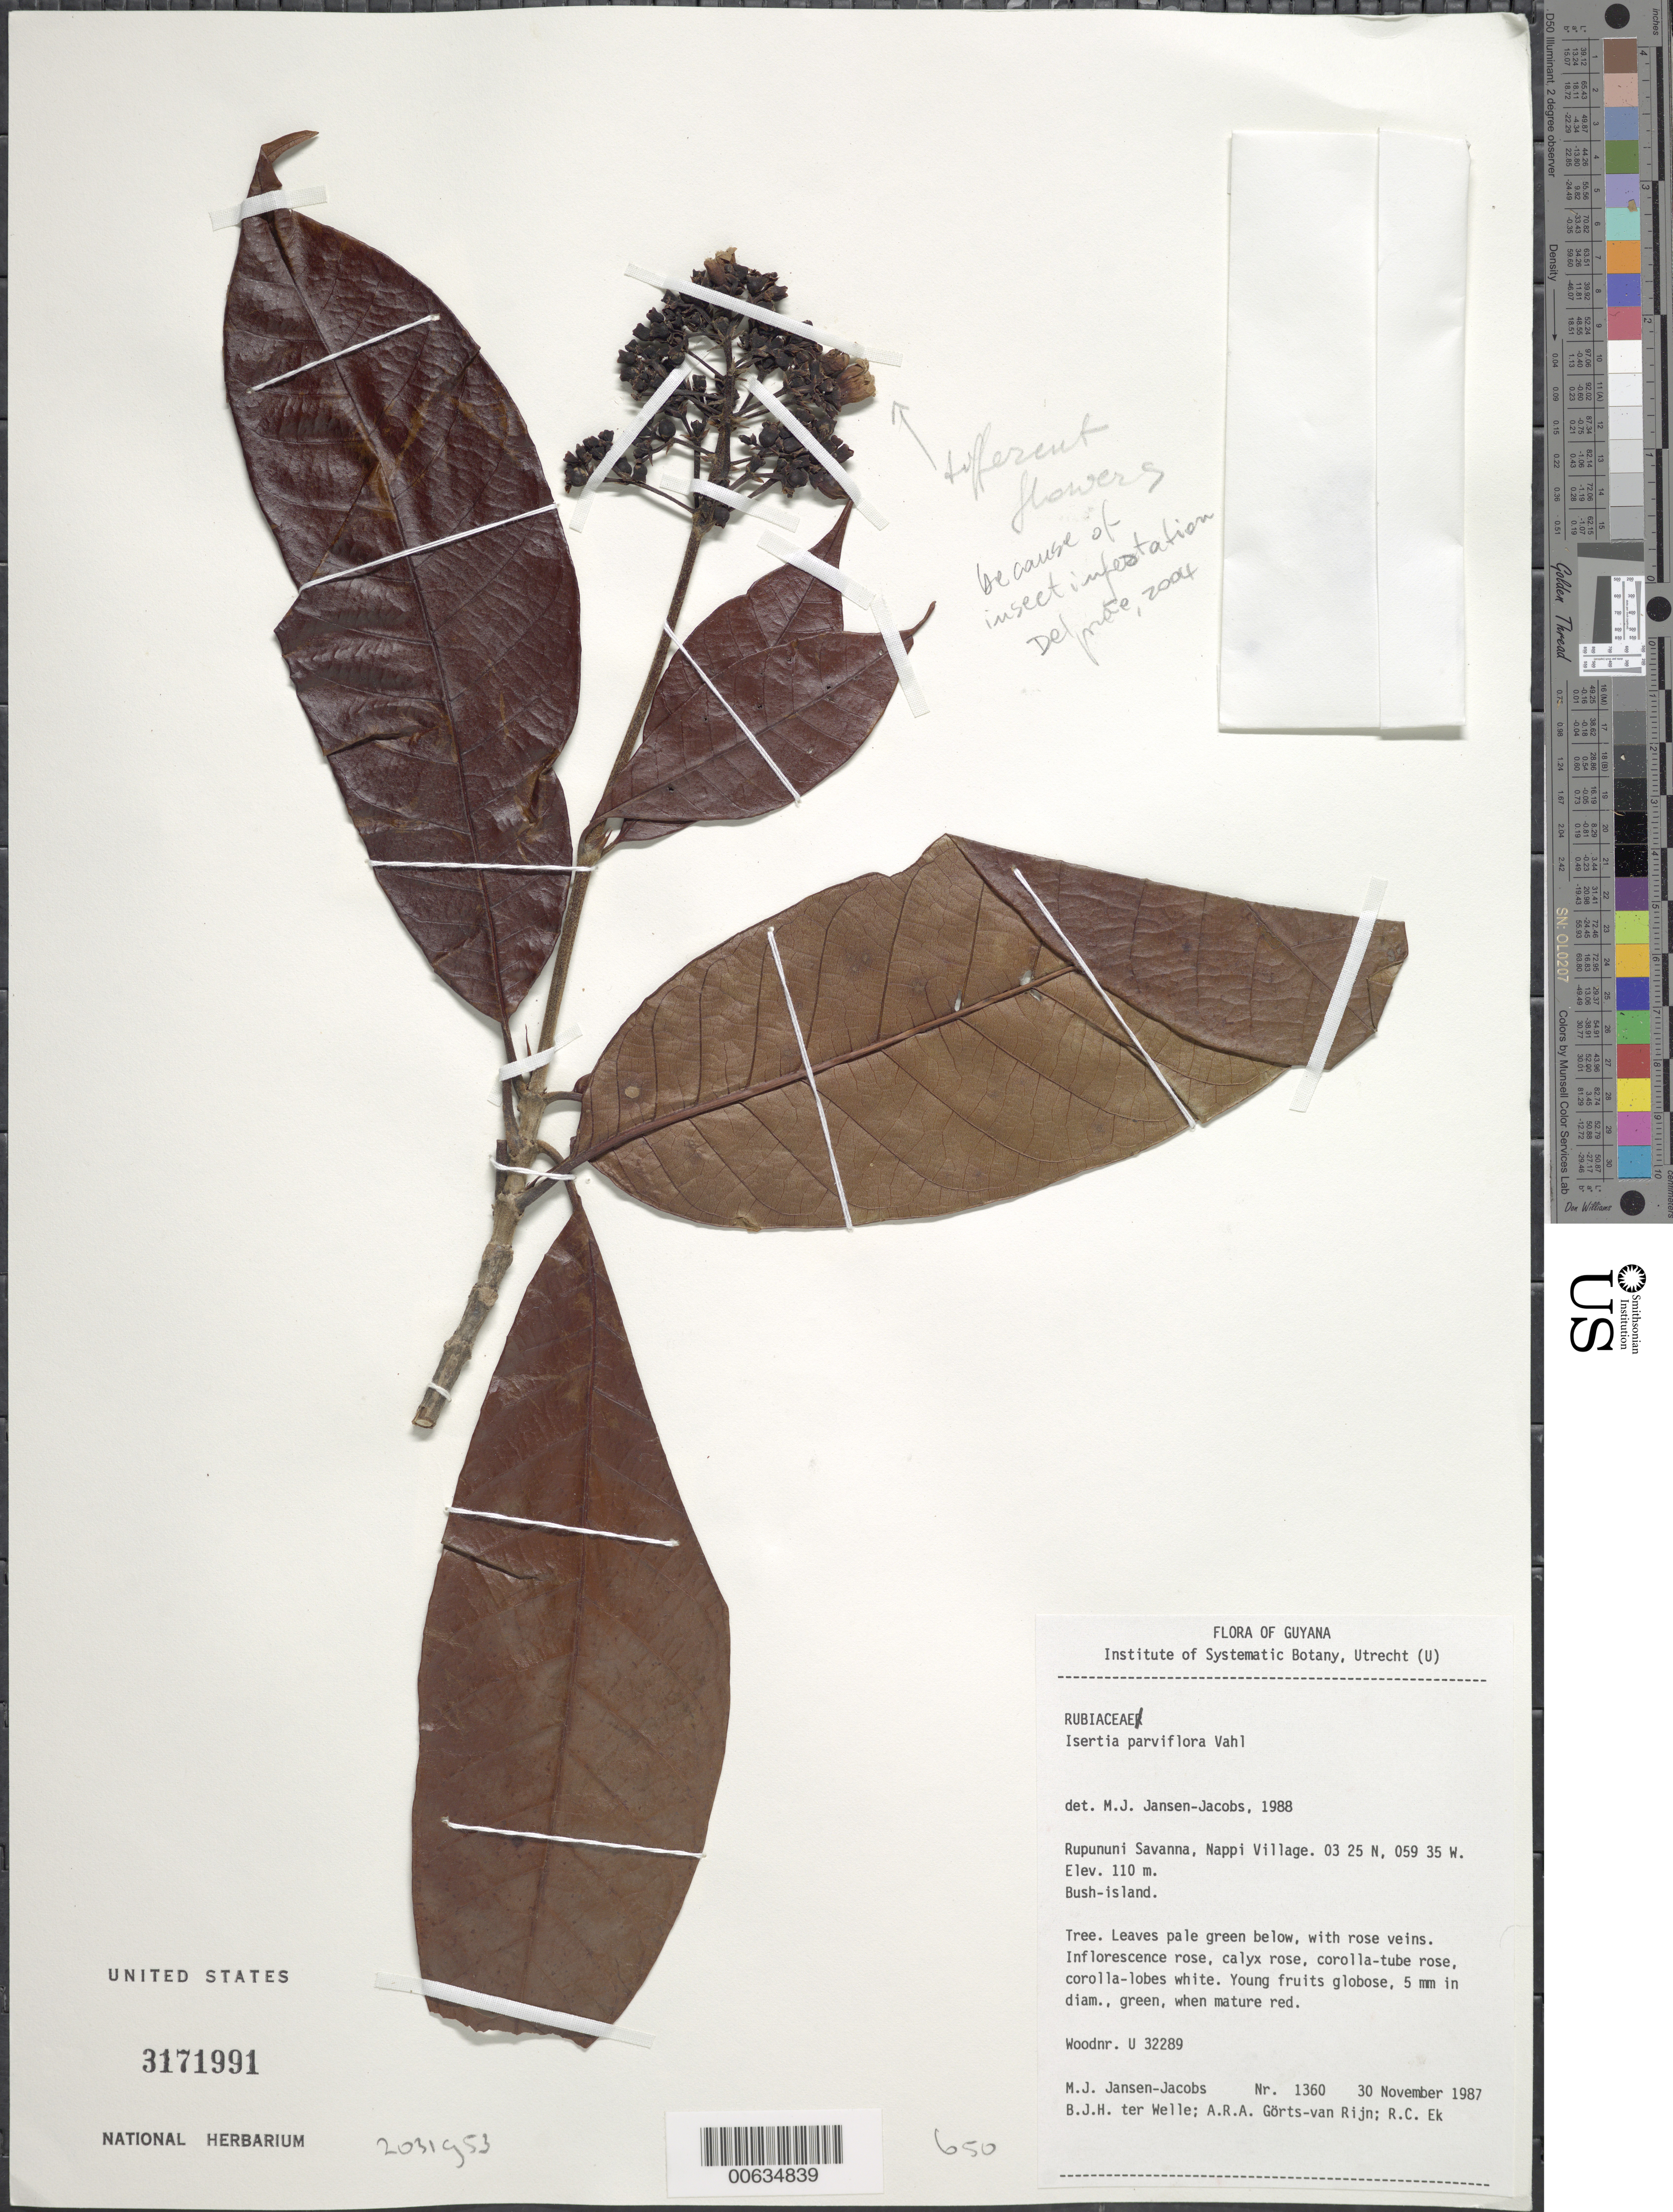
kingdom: Plantae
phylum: Tracheophyta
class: Magnoliopsida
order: Gentianales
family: Rubiaceae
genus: Isertia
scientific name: Isertia parviflora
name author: Vahl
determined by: Jansen-Jacobs, M. J., (U), Nationaal Herbarium Nederland, Utrecht University branch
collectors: M. J. Jansen-Jacobs, B. Welle, A. .R. A. Görts-van Rijn & R. C. Ek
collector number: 1360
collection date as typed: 30-Nov-87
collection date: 1987-11-30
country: Guyana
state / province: U. Takutu-U. Essequibo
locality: Nappi Village, Rupununi Savanna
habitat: Bush-island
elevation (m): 110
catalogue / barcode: US 3171991